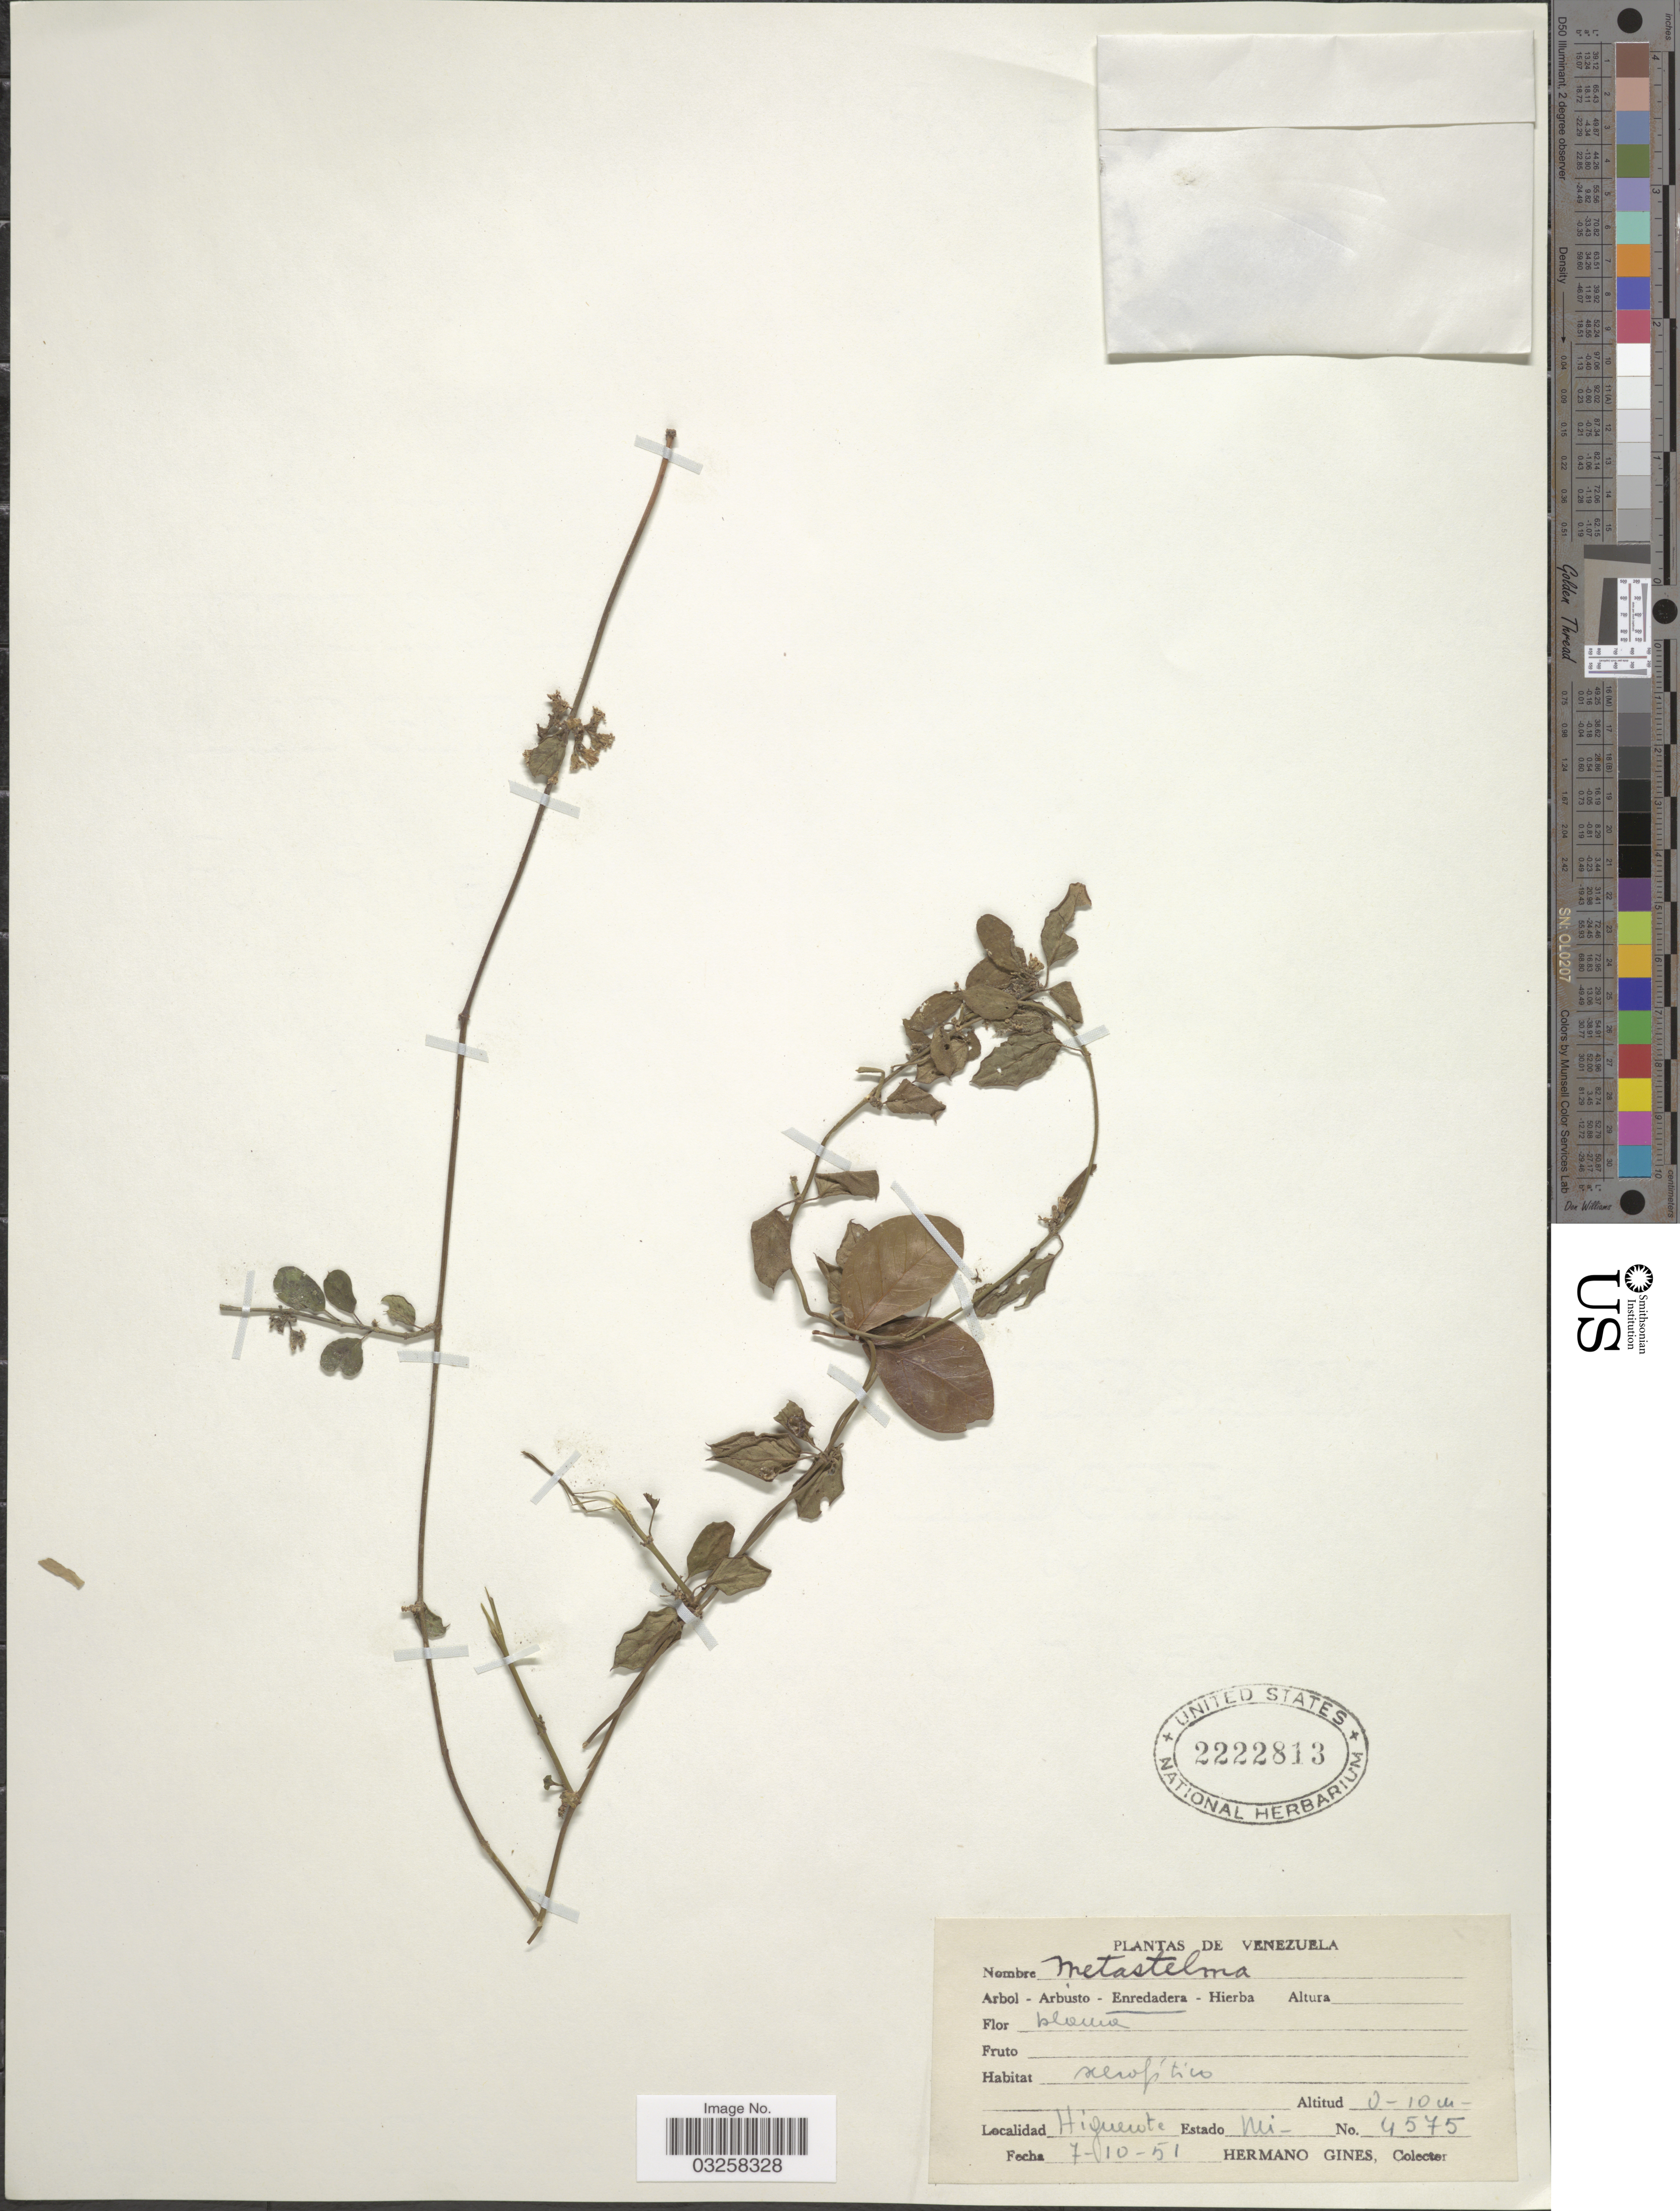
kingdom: Plantae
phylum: Tracheophyta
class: Magnoliopsida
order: Gentianales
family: Apocynaceae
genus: Metastelma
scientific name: Metastelma parviflorum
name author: (Sw.) Schult.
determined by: Liede-Schumann, Sigrid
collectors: Bro. Gines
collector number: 4575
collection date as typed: Transcribed d/m/y: 7/10/51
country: Venezuela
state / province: Miranda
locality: Higuerote, Estado Mi.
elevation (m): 0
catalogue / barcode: US 2222813